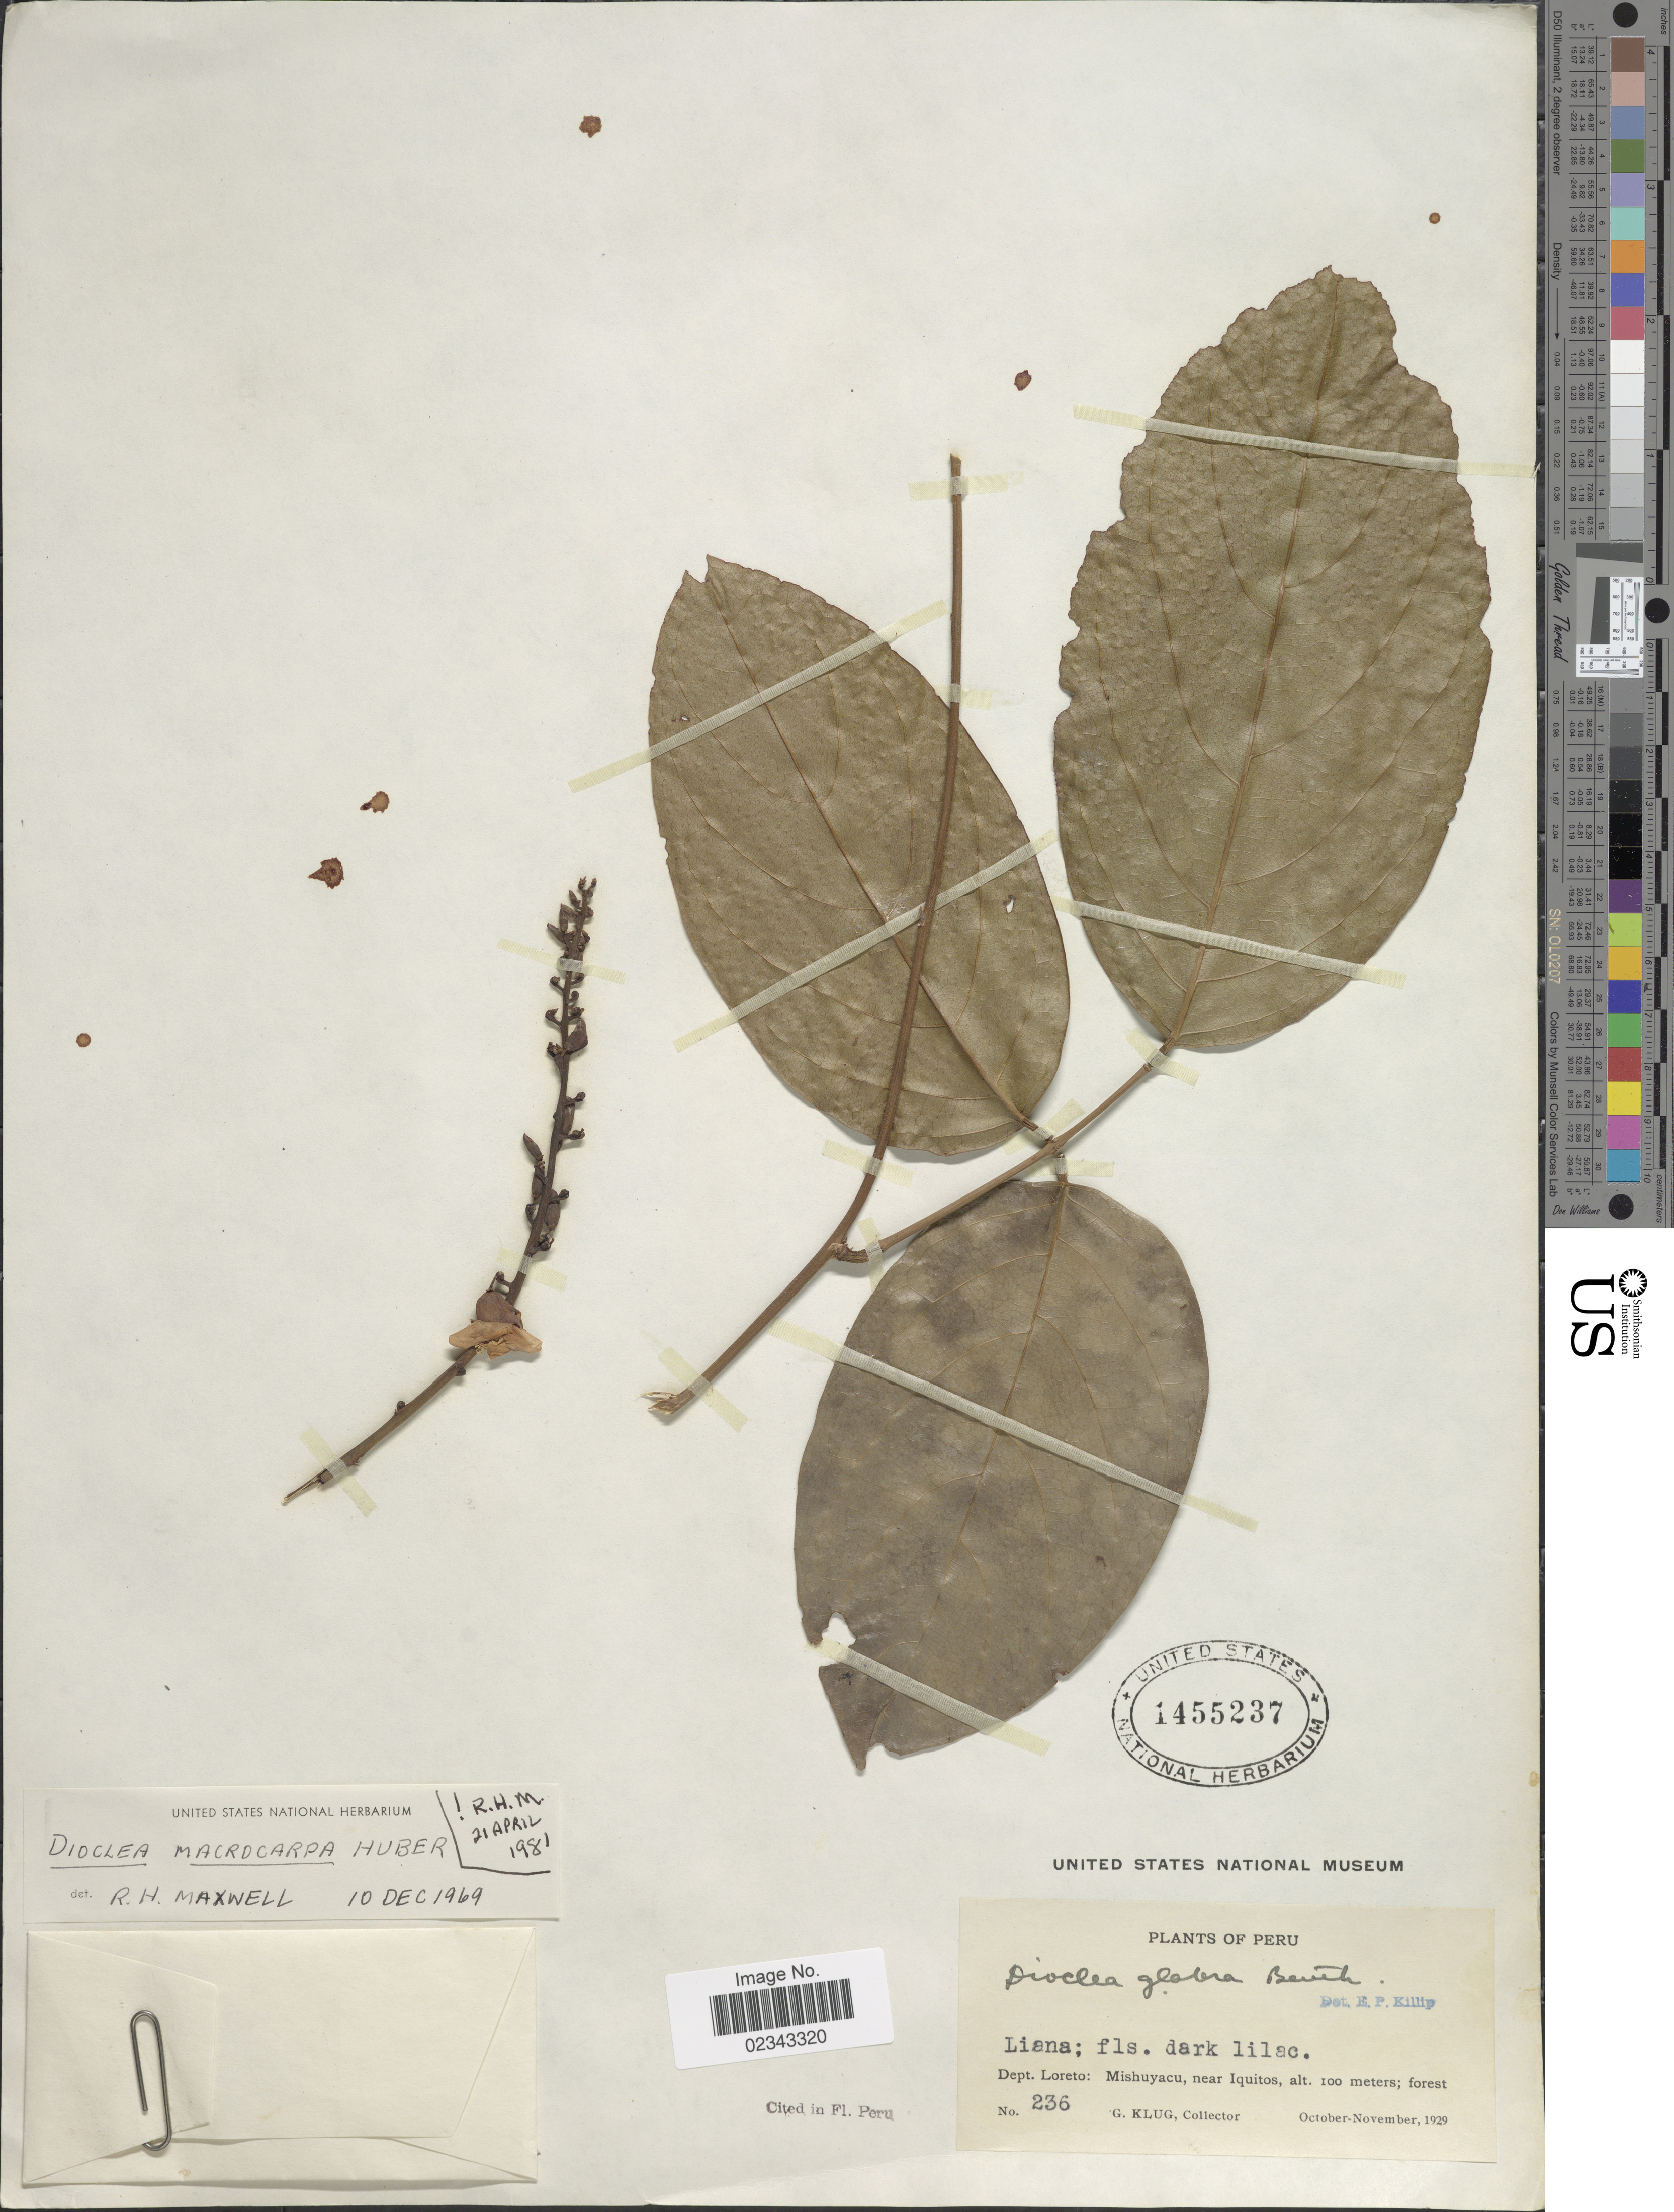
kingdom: Plantae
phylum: Tracheophyta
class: Magnoliopsida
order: Fabales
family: Fabaceae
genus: Macropsychanthus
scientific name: Macropsychanthus macrocarpus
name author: (Huber) L.P. Queiroz & Snak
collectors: G. Klug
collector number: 236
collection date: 1929-10/1929-11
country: Peru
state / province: Loreto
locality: Dept. Loreto: Mishuyacu, near Iquitos; forest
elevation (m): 100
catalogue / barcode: US 1455237